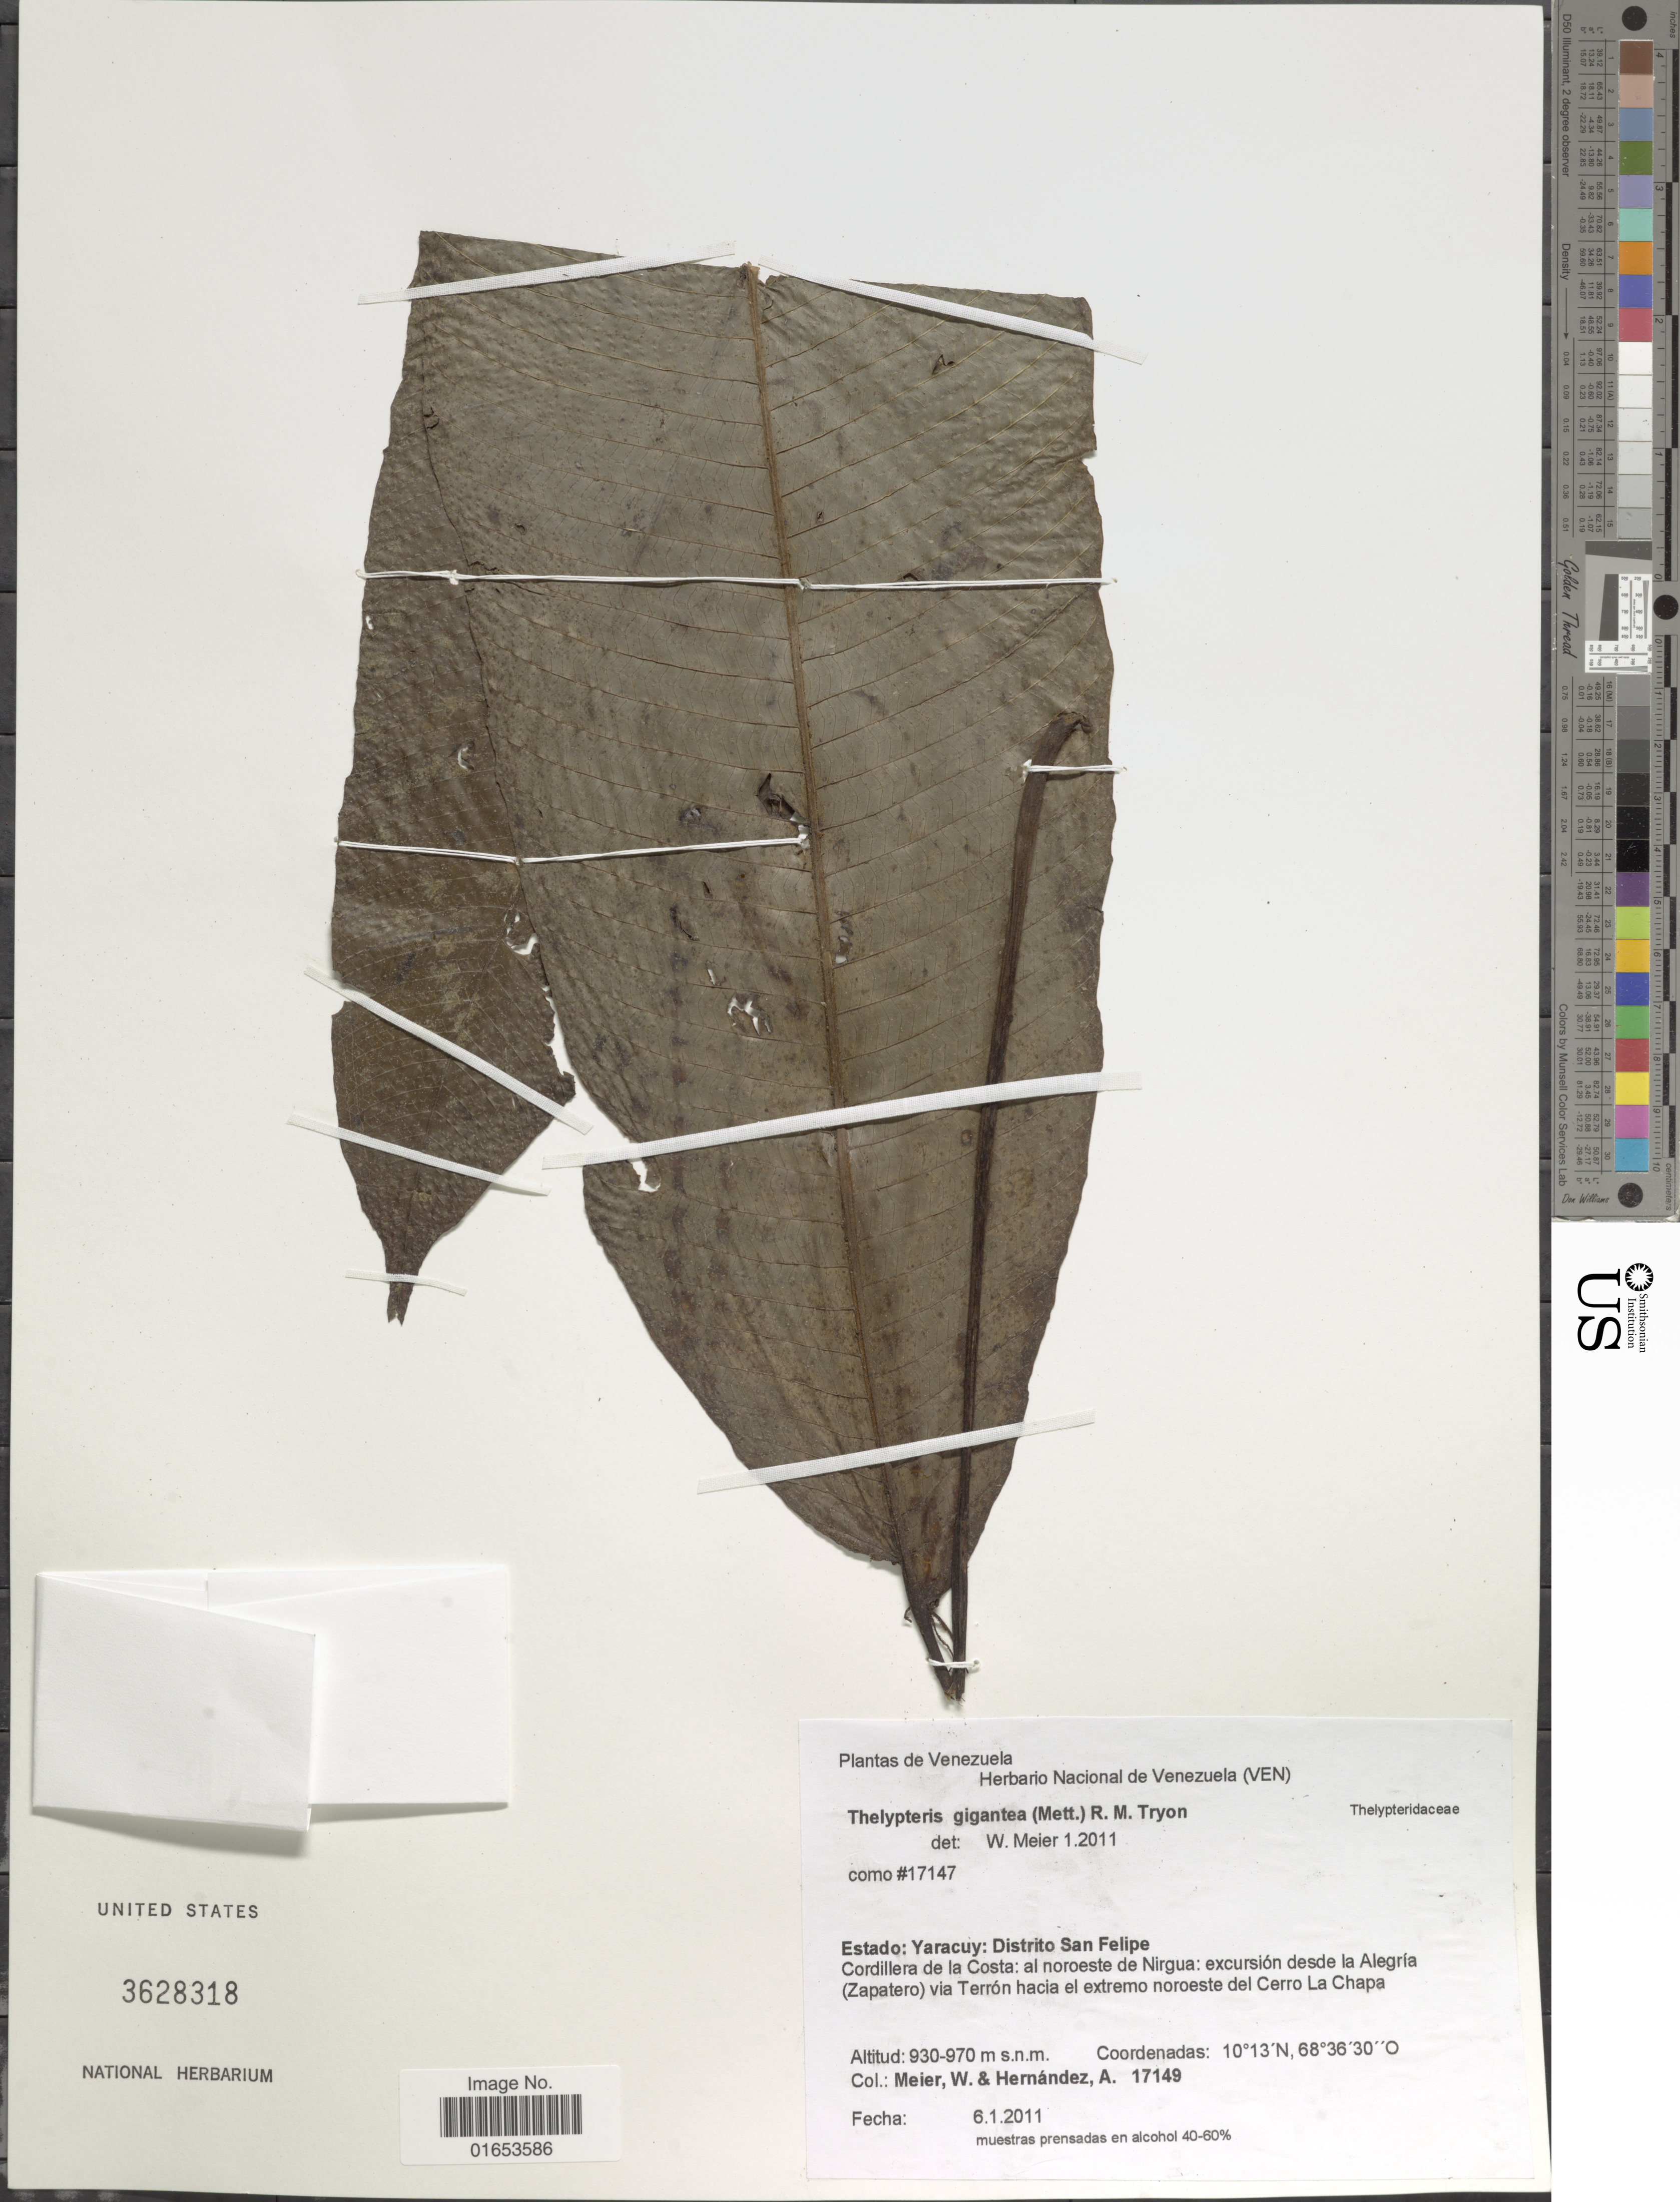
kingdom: Plantae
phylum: Tracheophyta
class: Polypodiopsida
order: Polypodiales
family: Thelypteridaceae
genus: Meniscium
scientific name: Meniscium giganteum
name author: Mett.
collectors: W. Meier & A. Hernandez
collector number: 17149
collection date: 2011-01-06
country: Venezuela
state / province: Yaracuy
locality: Distrito San Felipe. Cordillera de la Costa: al noroeste de Nirgua: excursión desde la Alegría (Zapatero) via Terrón hacia el extremo noroeste del Cerro La Chapa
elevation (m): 930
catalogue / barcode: US 3628318